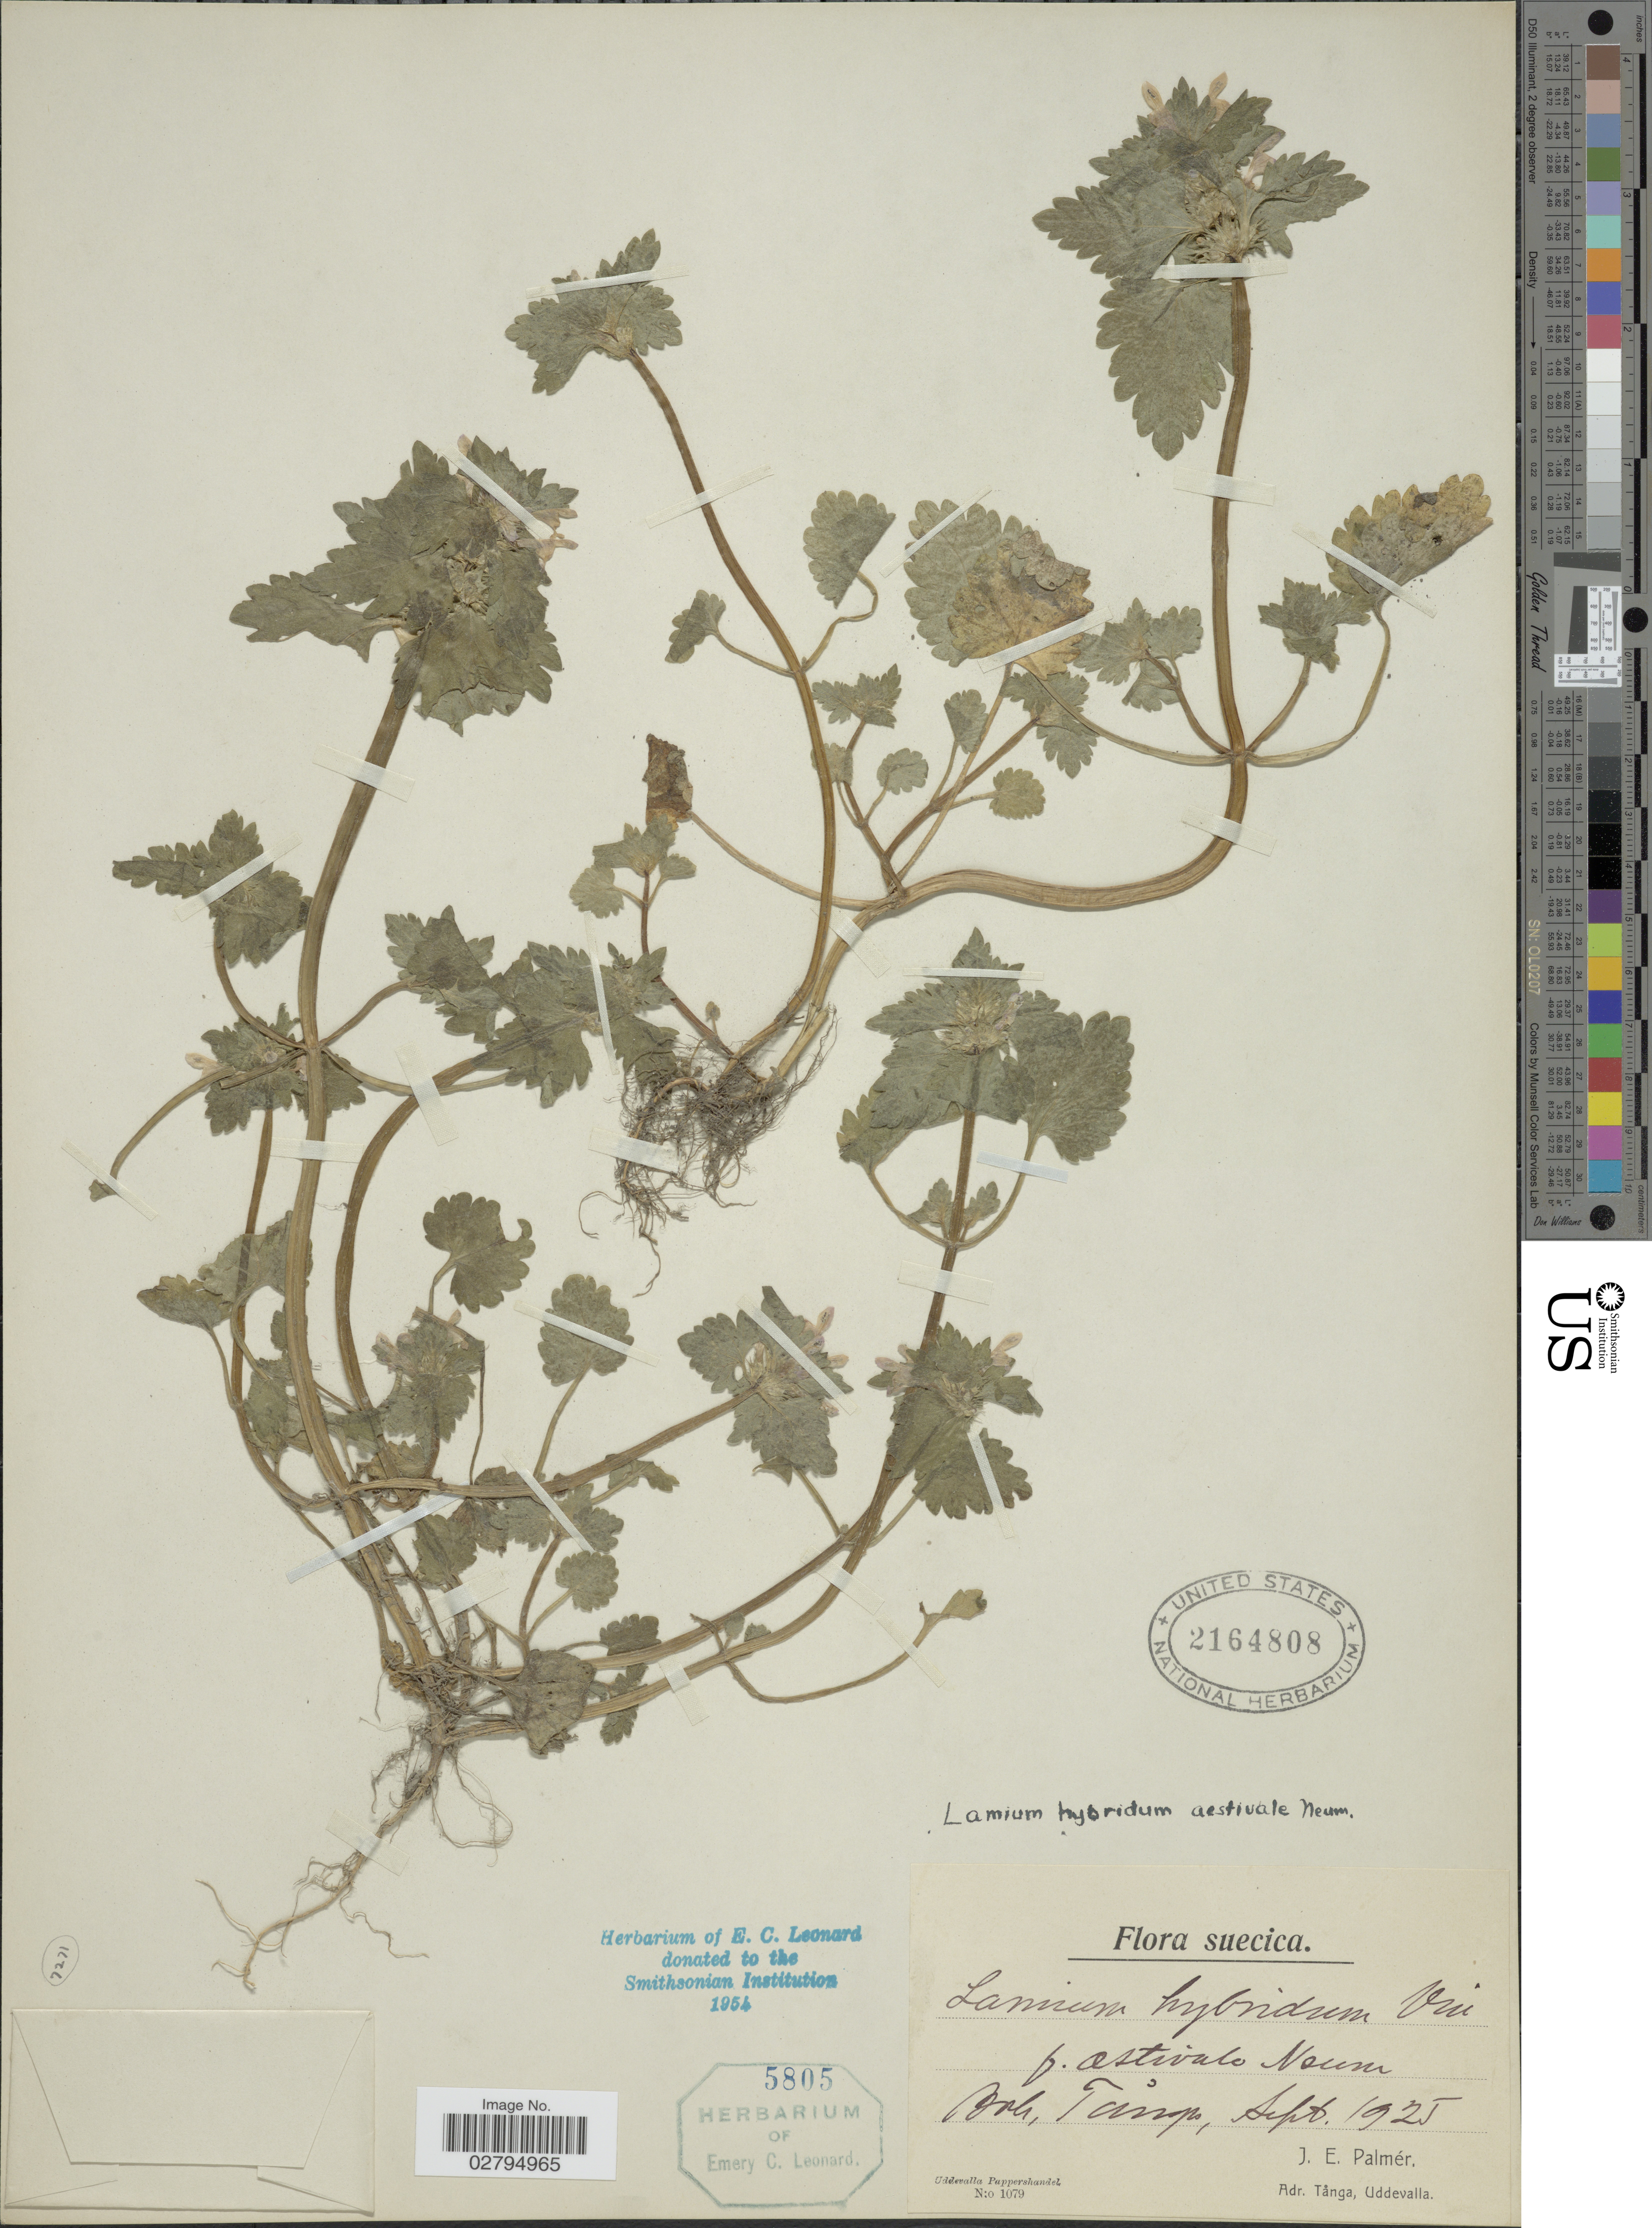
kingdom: Plantae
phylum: Tracheophyta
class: Magnoliopsida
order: Lamiales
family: Lamiaceae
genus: Lamium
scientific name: Lamium hybridum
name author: Vill.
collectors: E. J. Palmer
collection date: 1925-09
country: Sweden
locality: Suecia. Boh, Tarnsjo. [interpreted]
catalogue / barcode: US 2164808